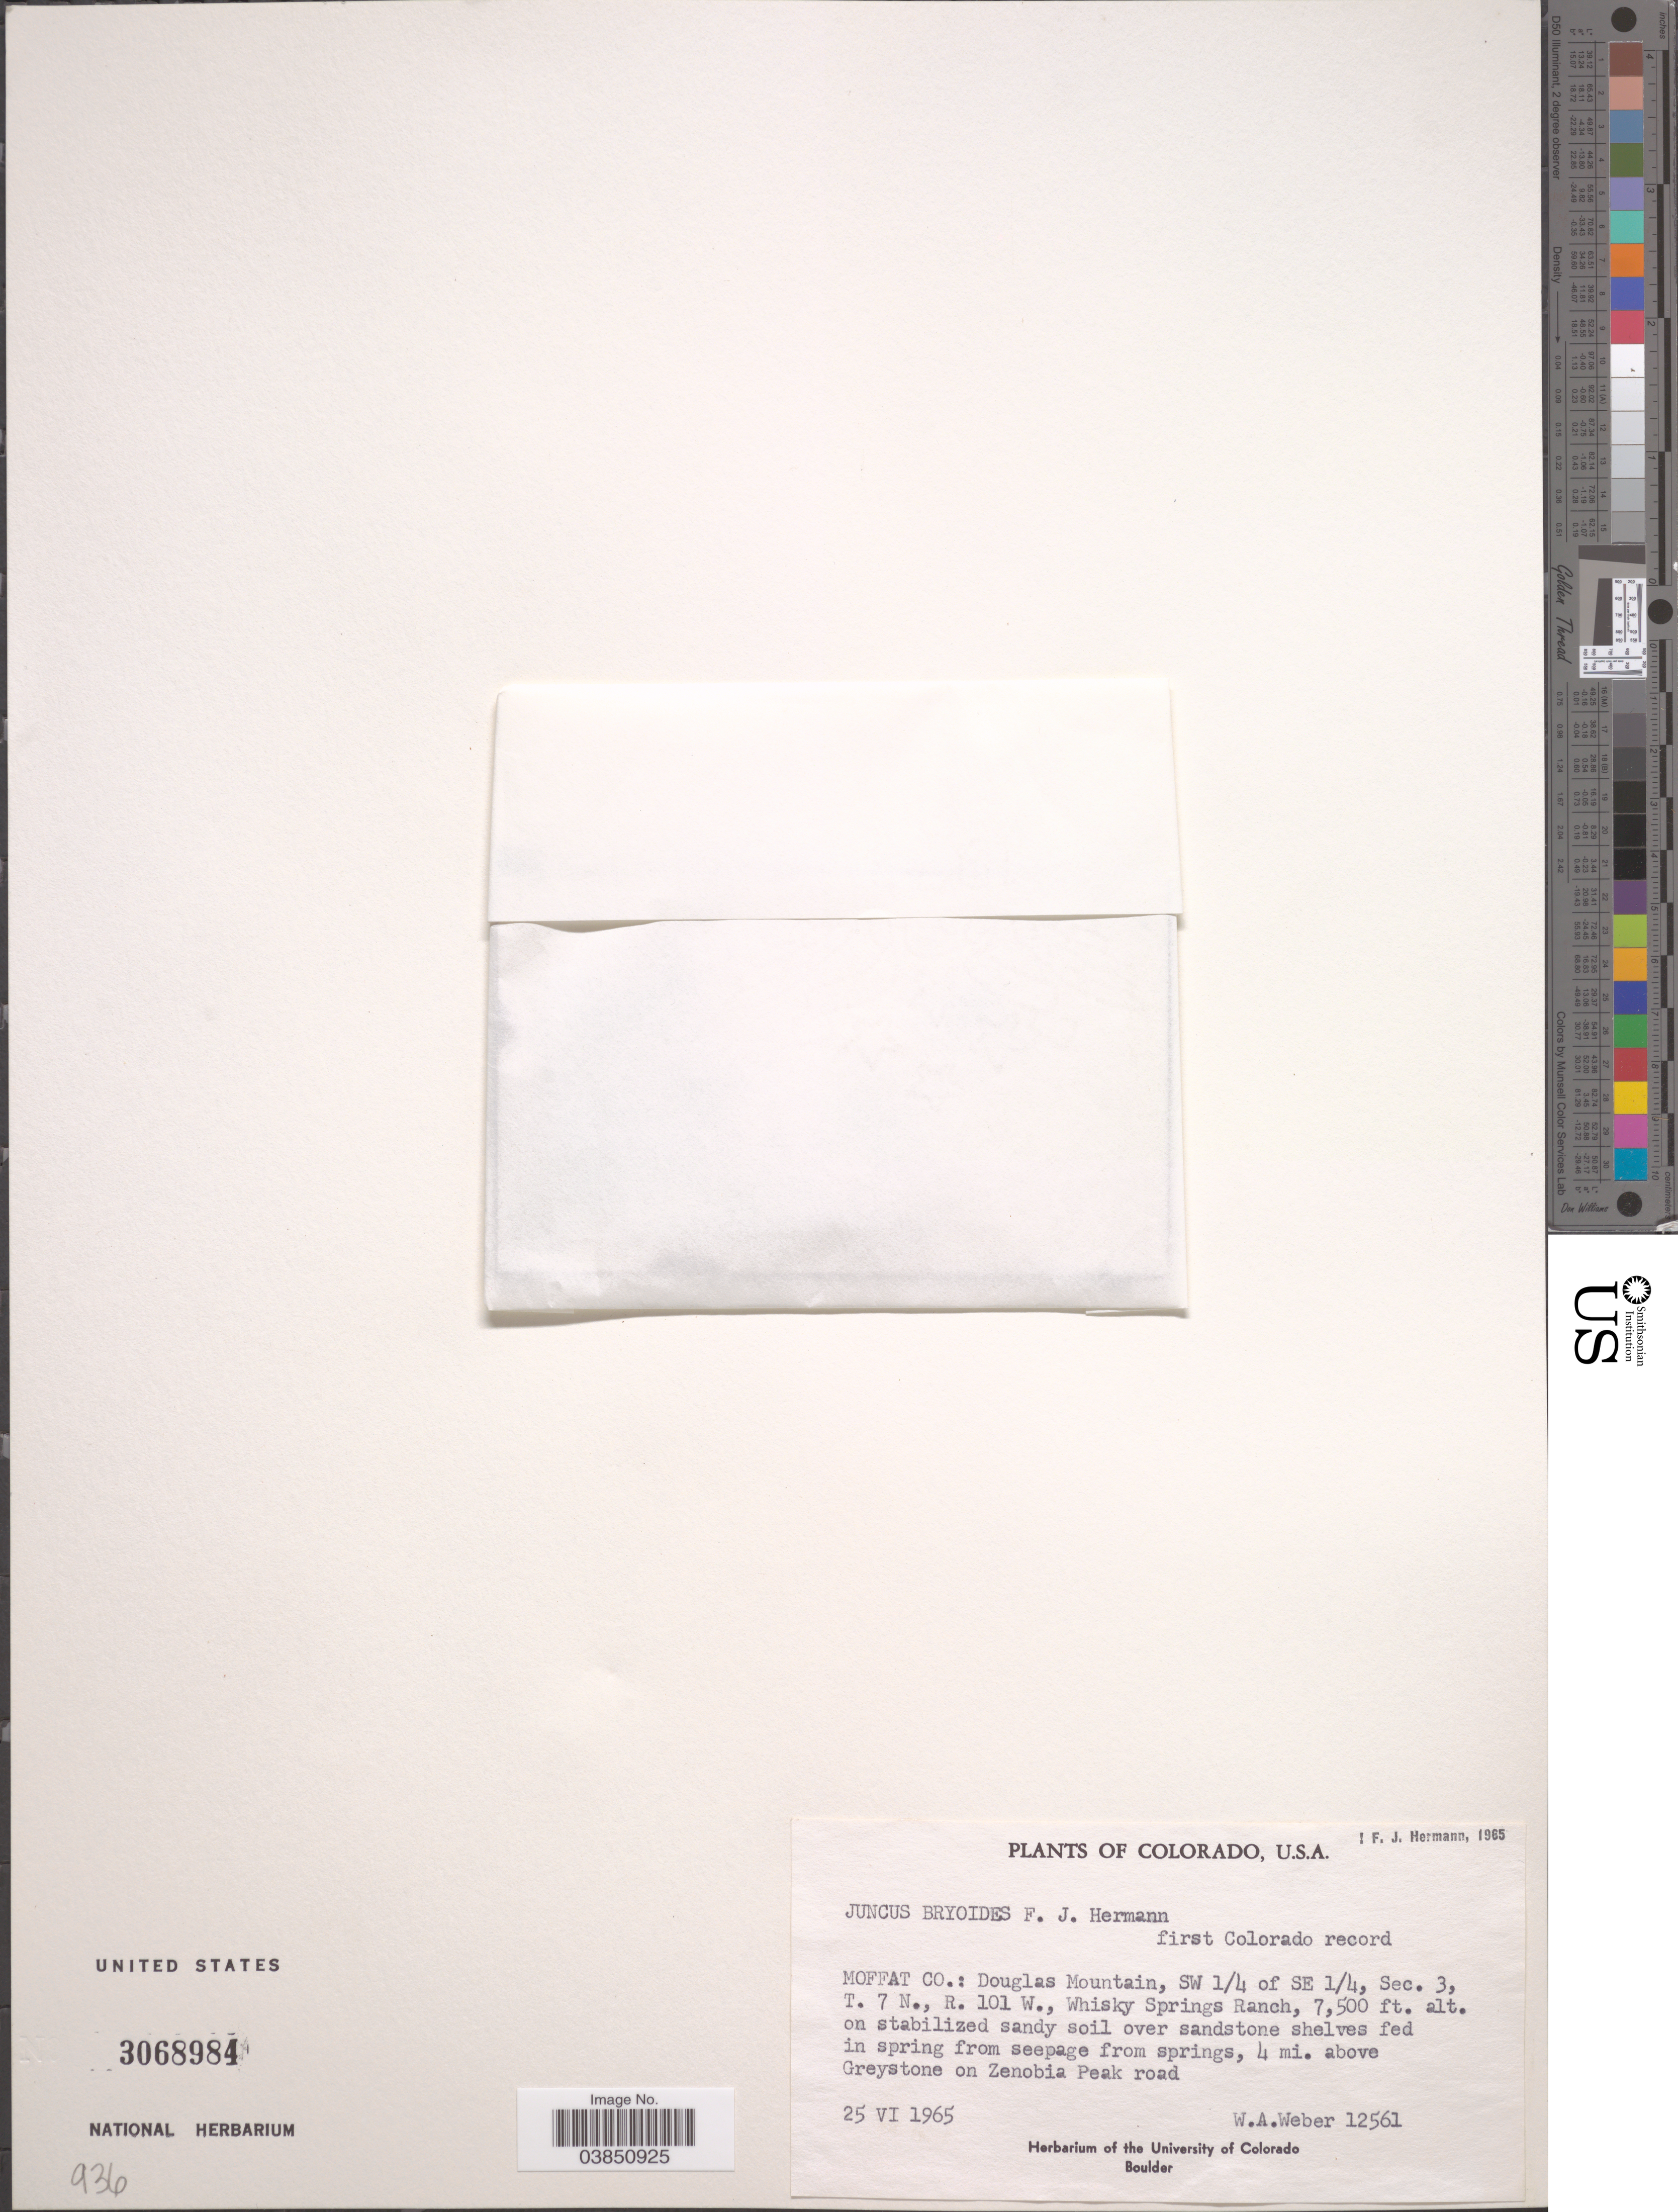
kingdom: Plantae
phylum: Tracheophyta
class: Liliopsida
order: Poales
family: Juncaceae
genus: Juncus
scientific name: Juncus bryoides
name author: F.J. Herm.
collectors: W. A. Weber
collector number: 12561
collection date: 1965-06-25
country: United States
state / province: Colorado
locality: Moffat Co.: Douglas Mountain, SW ¼ of SE ¼, Sec. 3, T. 7 N., R. 101 W., Whisky Springs Ranch. 4 mi. above Greystone on Zenobia Peak road.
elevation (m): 2286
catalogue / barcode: US 3068984